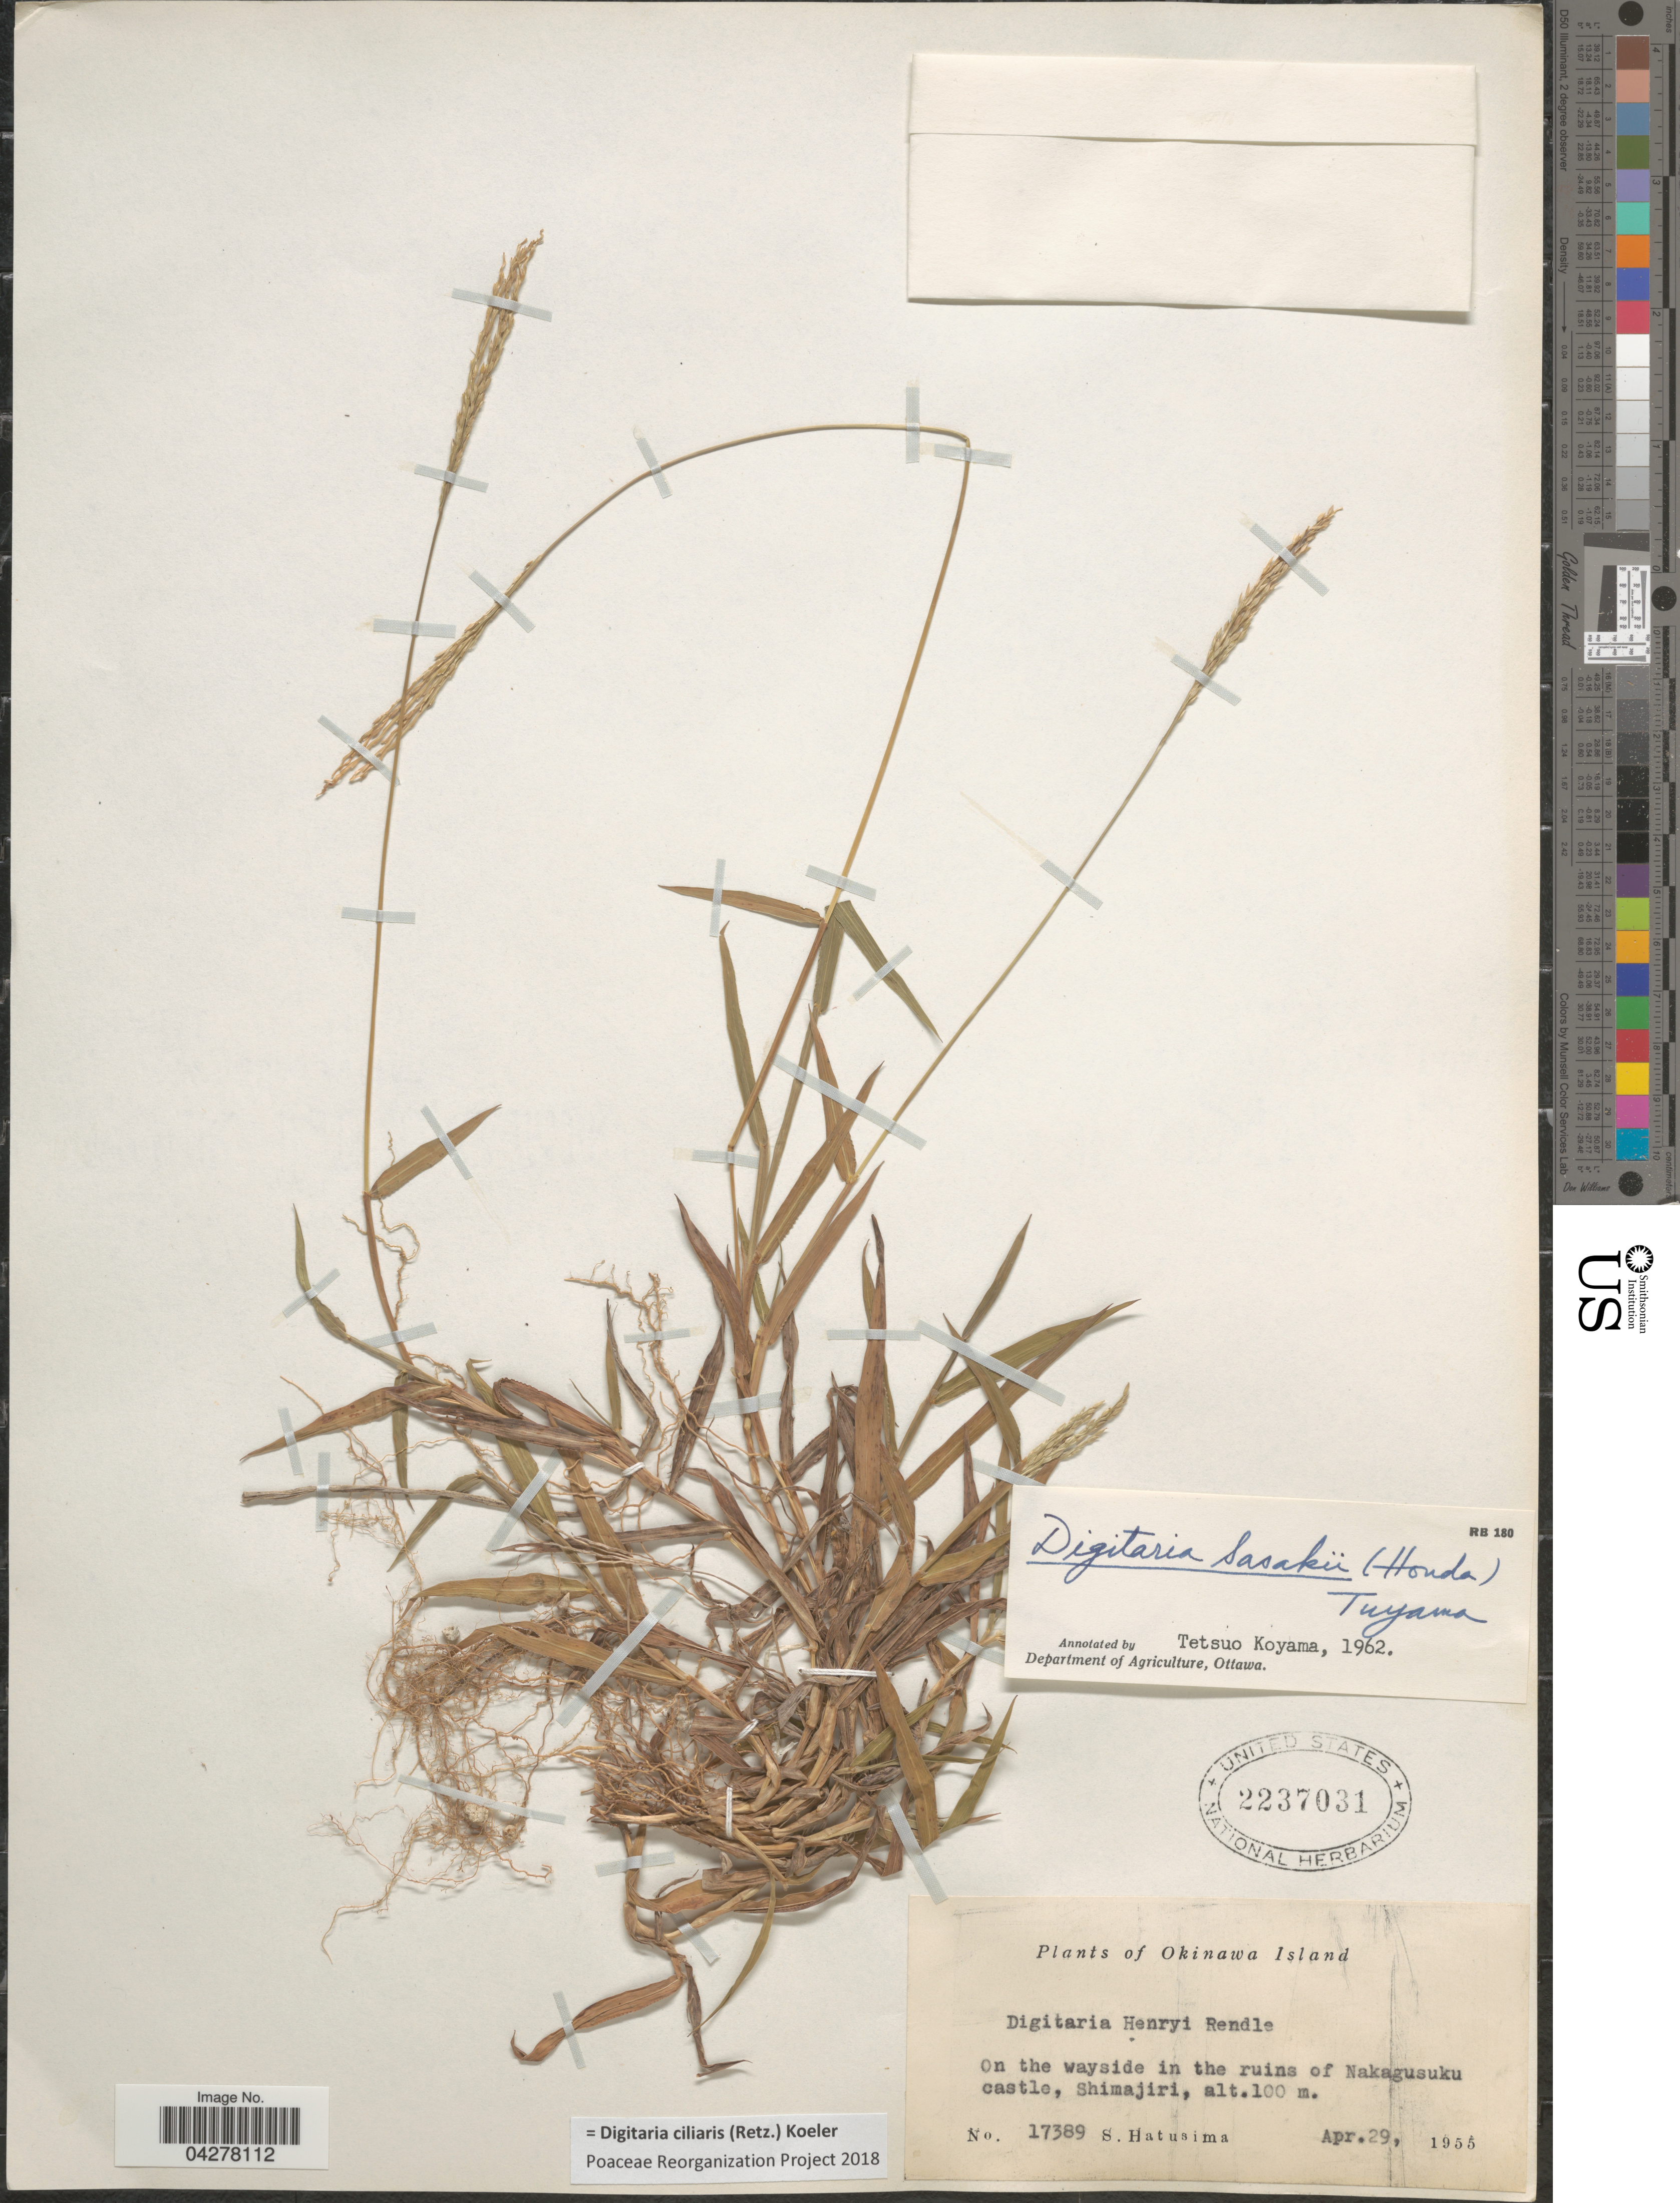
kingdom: Plantae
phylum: Tracheophyta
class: Liliopsida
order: Poales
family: Poaceae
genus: Digitaria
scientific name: Digitaria ciliaris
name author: (Retz.) Koeler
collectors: S. Hatusima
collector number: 17389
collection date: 1955-04-29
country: Japan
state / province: Okinawa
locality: Okinawa Island. On the wayside in the ruins of Nakagusuku castle, Shimajiri.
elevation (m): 100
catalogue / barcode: US 2237031